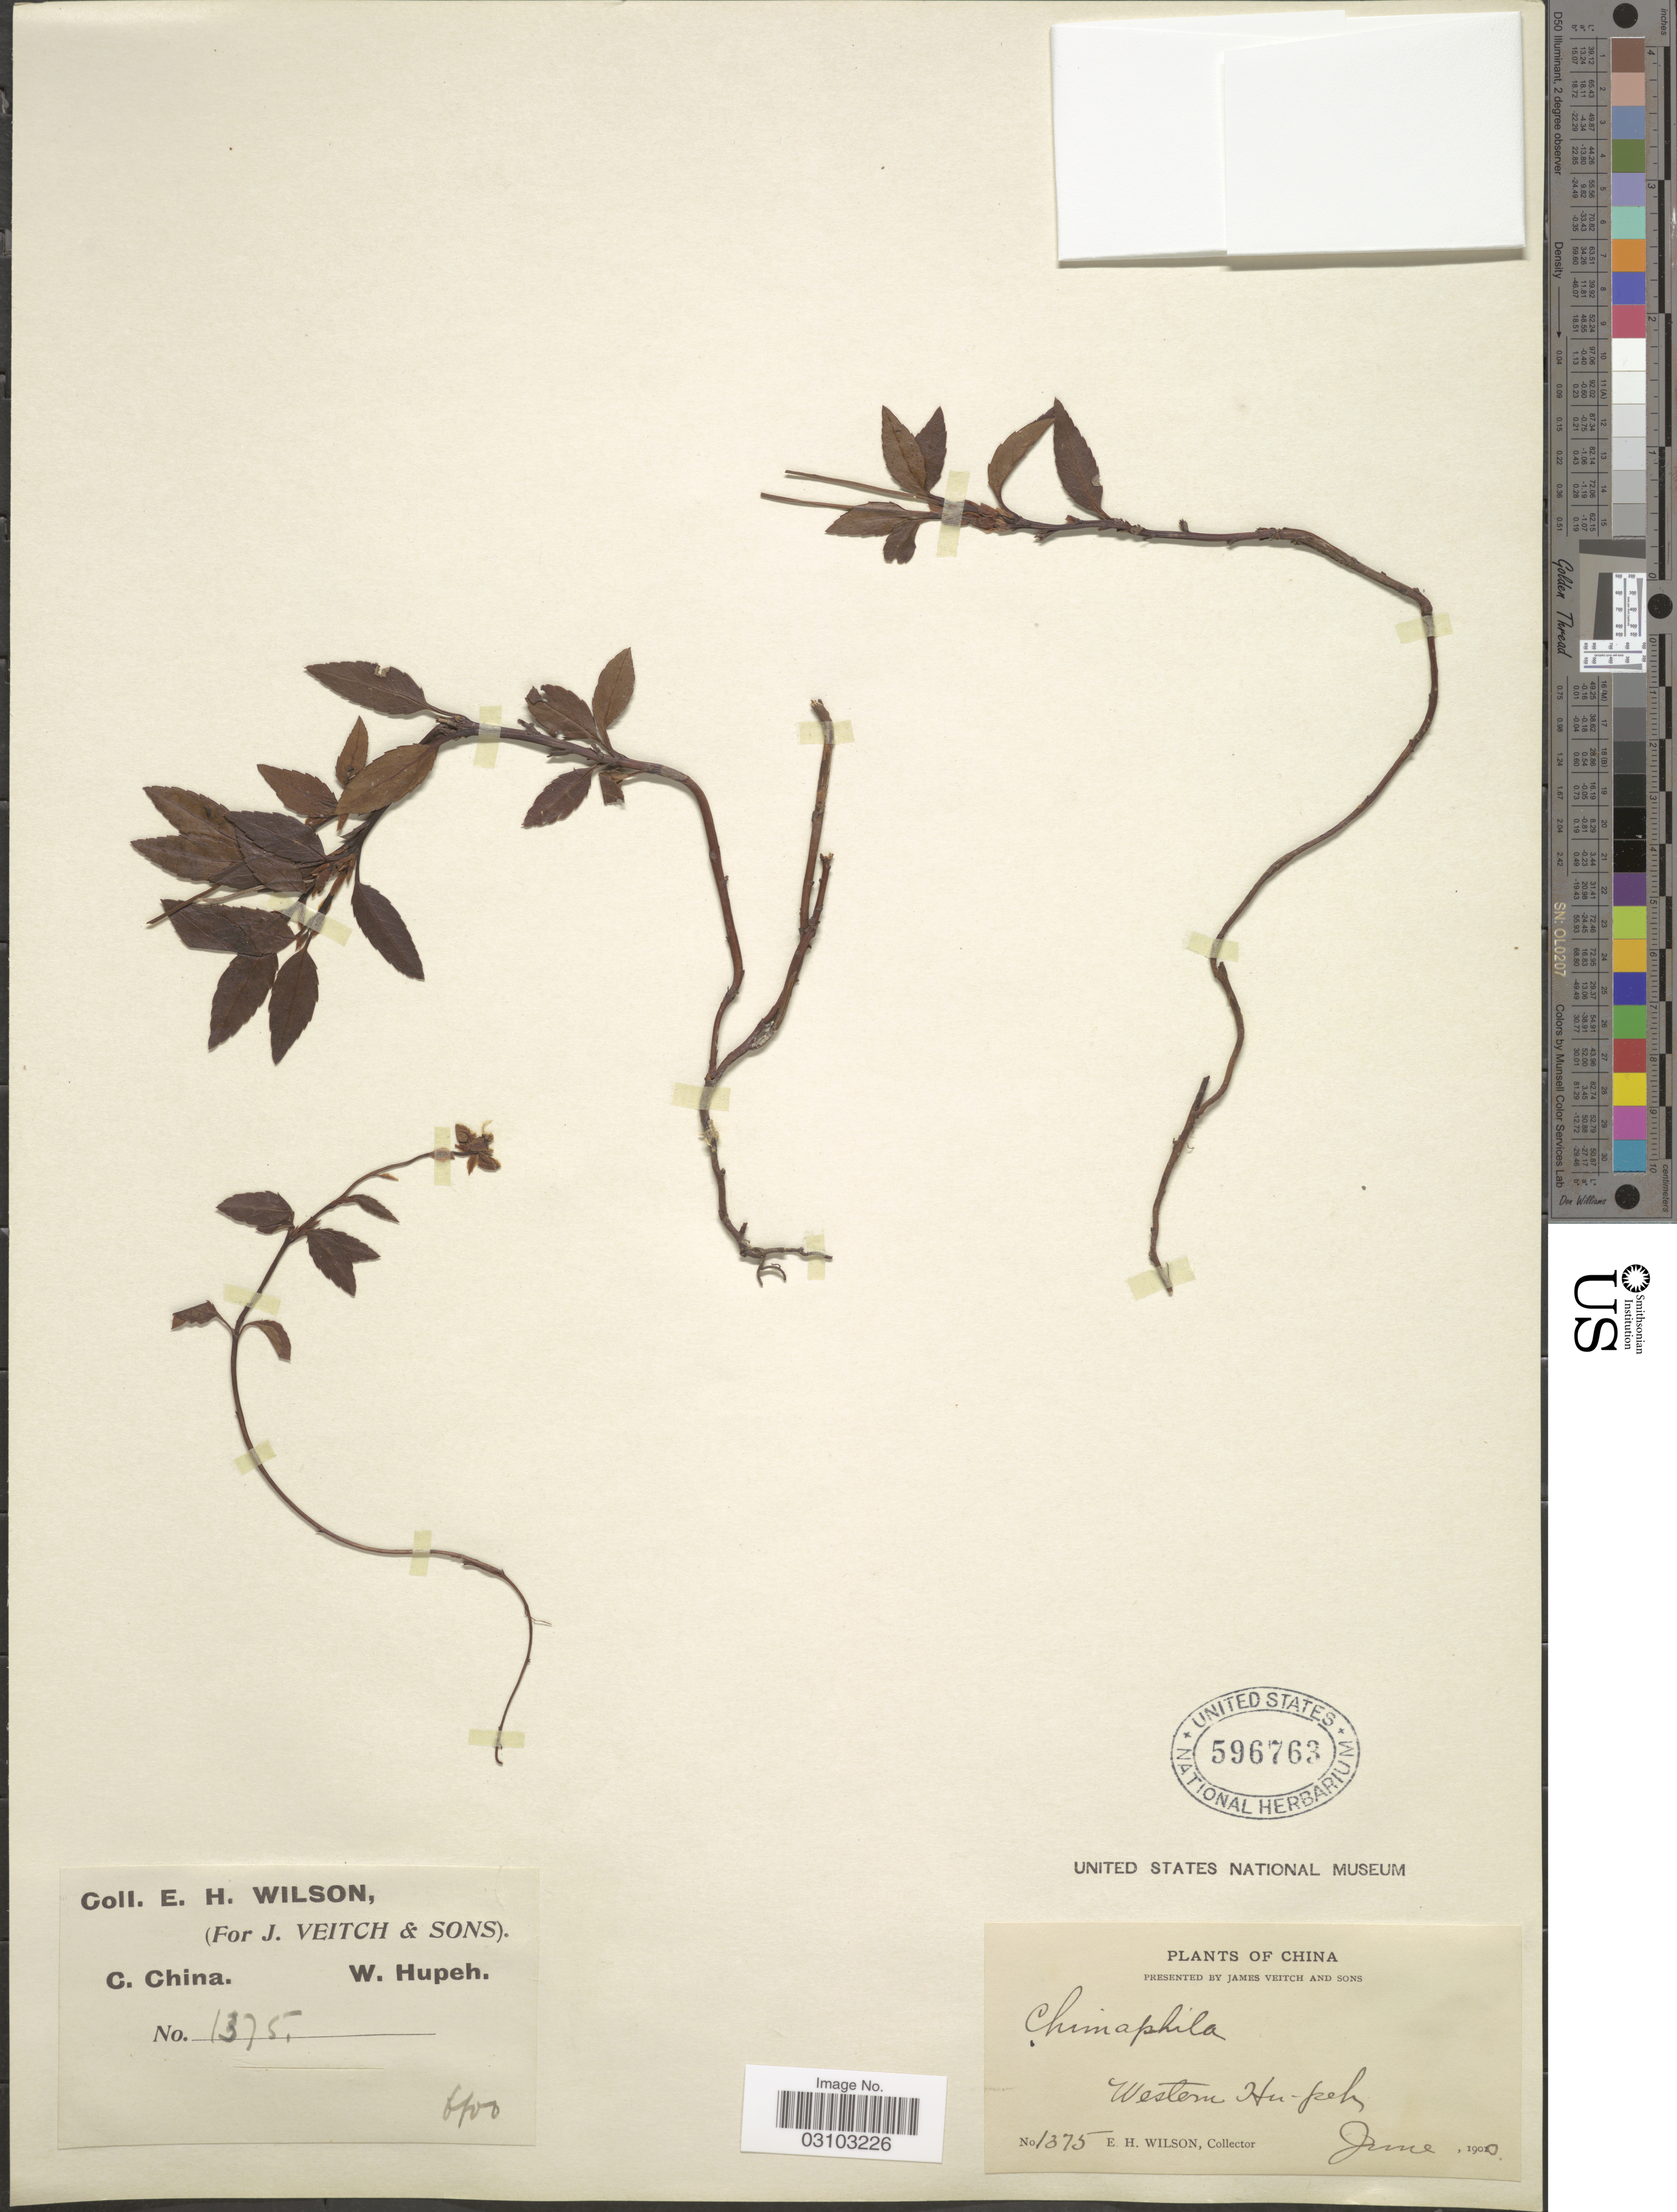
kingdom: Plantae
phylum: Tracheophyta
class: Magnoliopsida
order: Ericales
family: Ericaceae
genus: Chimaphila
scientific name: Chimaphila sp.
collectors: E. Wilson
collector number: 1375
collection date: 1900-06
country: China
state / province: Hubei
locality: C. China, Western Hu-peh.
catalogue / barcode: US 596763